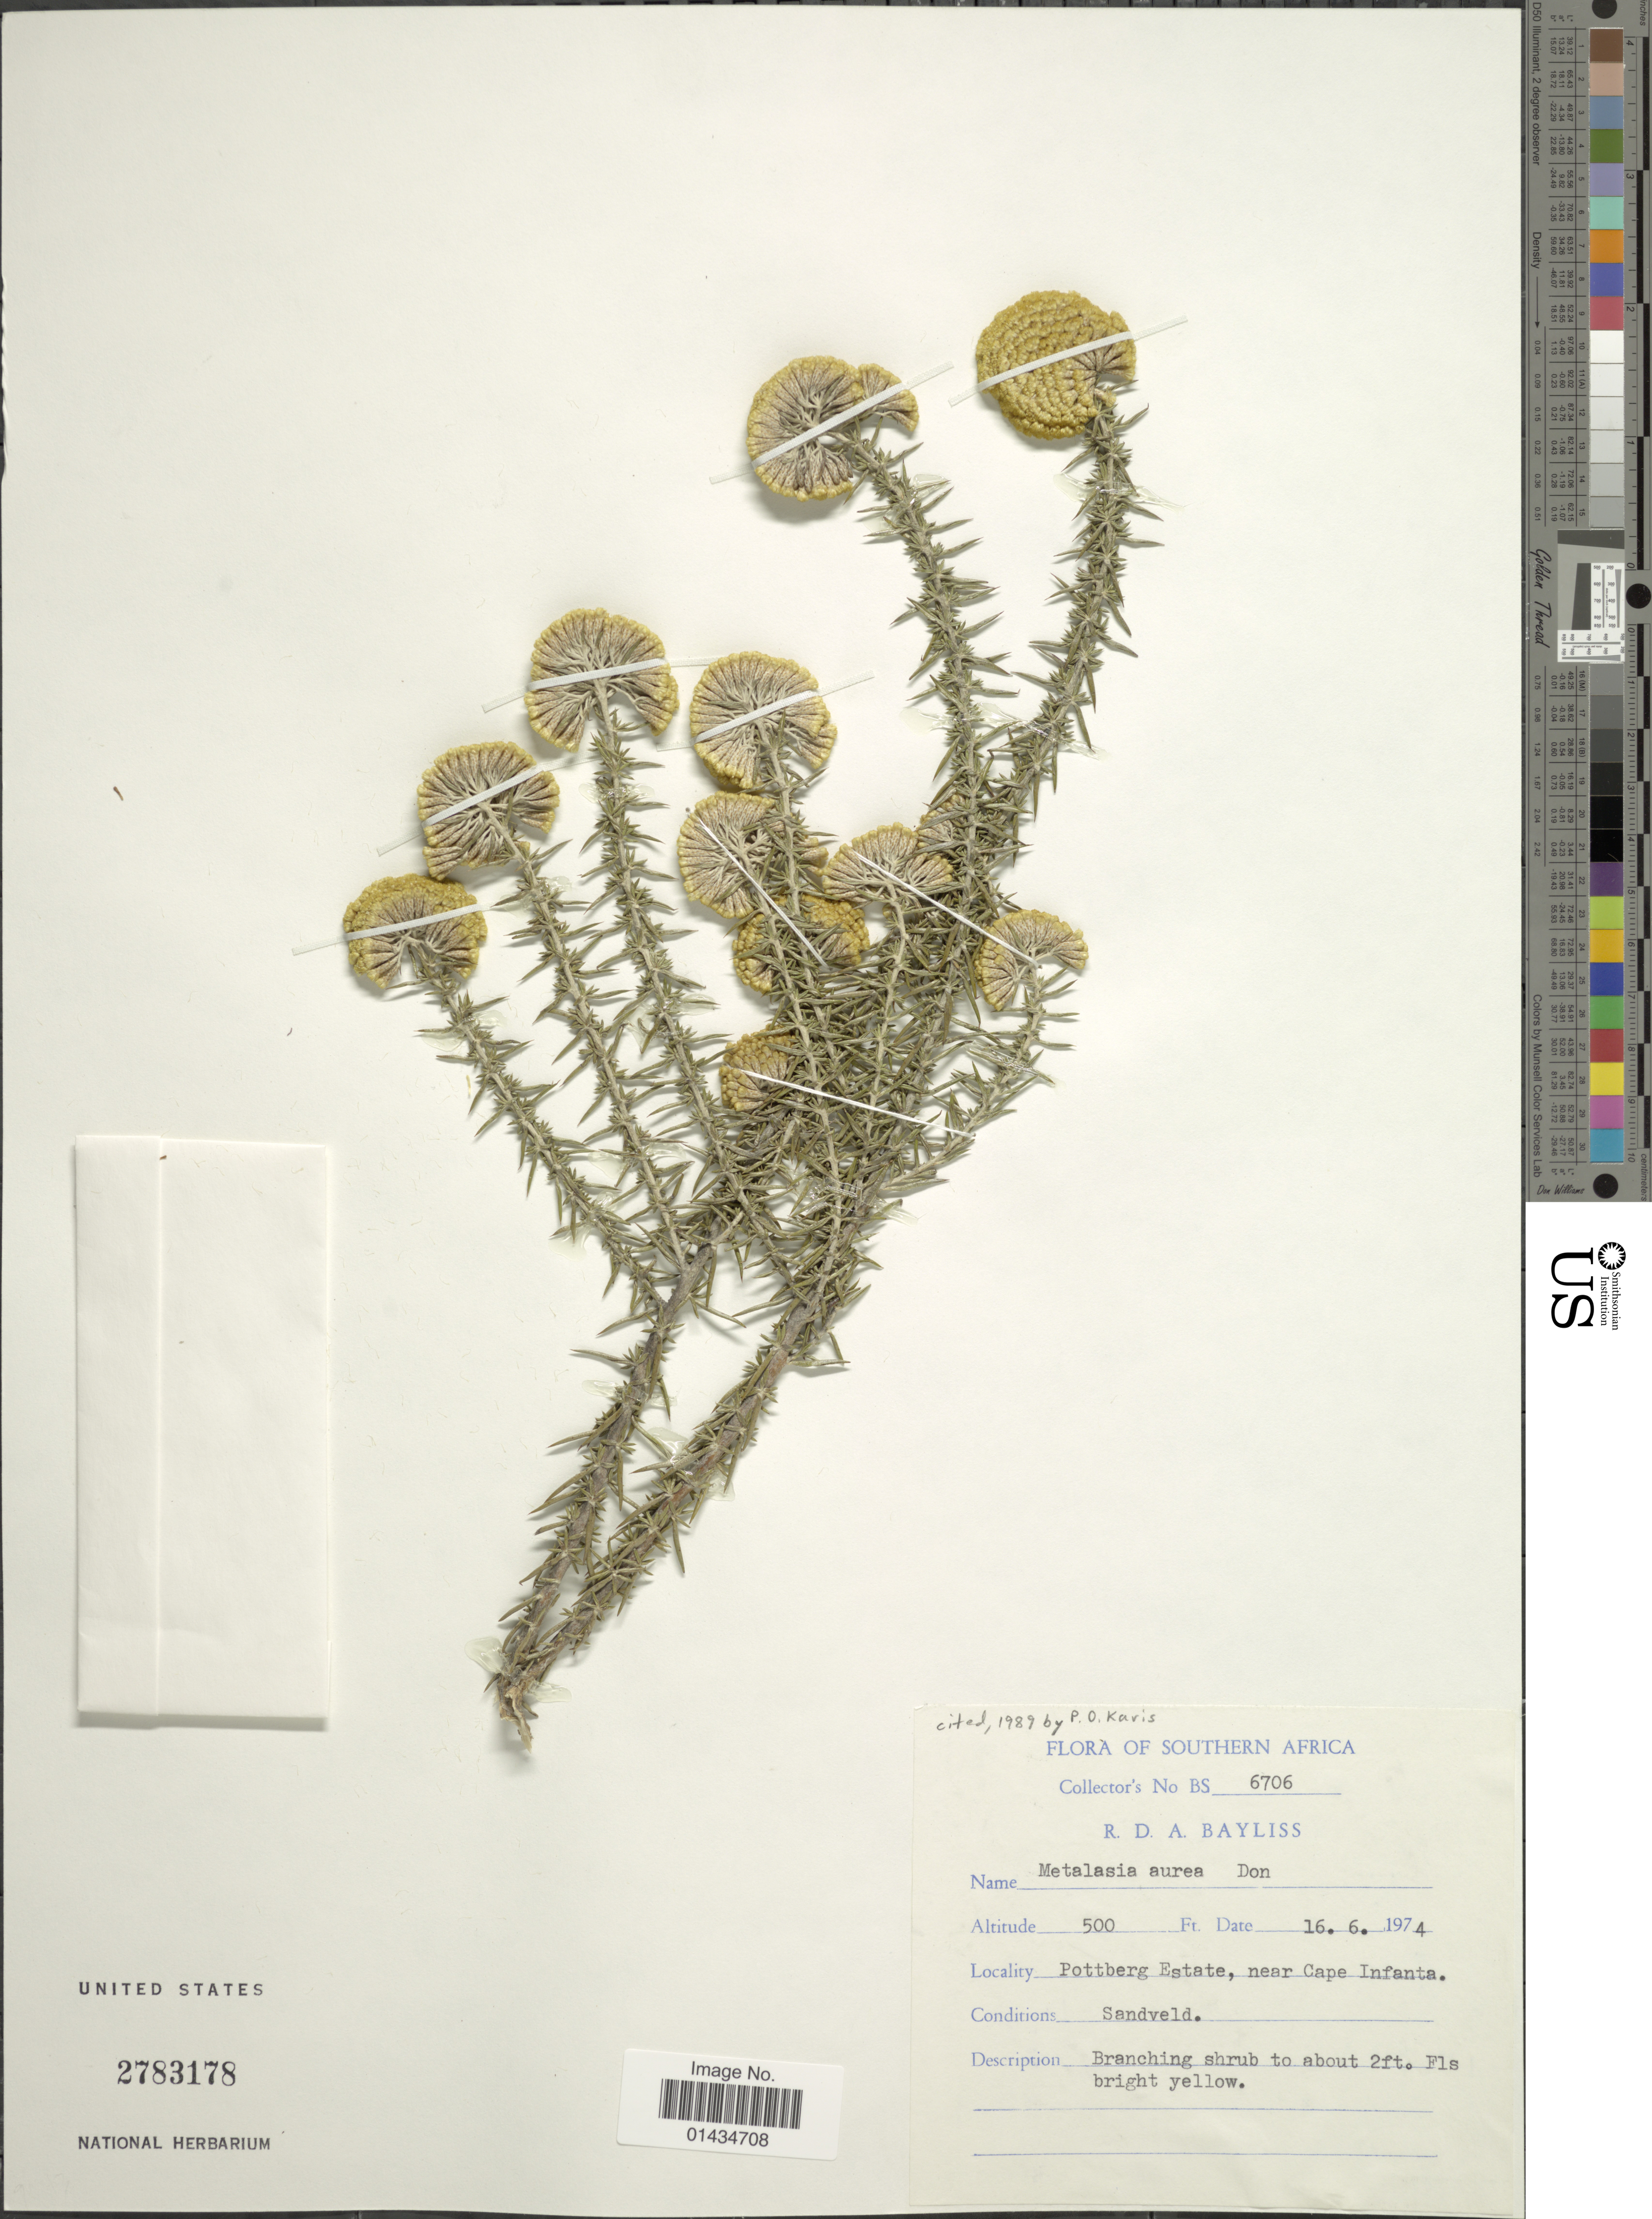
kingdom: Plantae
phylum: Tracheophyta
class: Magnoliopsida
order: Asterales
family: Asteraceae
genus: Metalasia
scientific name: Metalasia aurea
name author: D. Don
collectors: R. Bayliss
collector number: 6706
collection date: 1974-06-16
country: South Africa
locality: Pottberg Estate, near cape Infanta, Sandveld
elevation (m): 152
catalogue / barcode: US 2783178